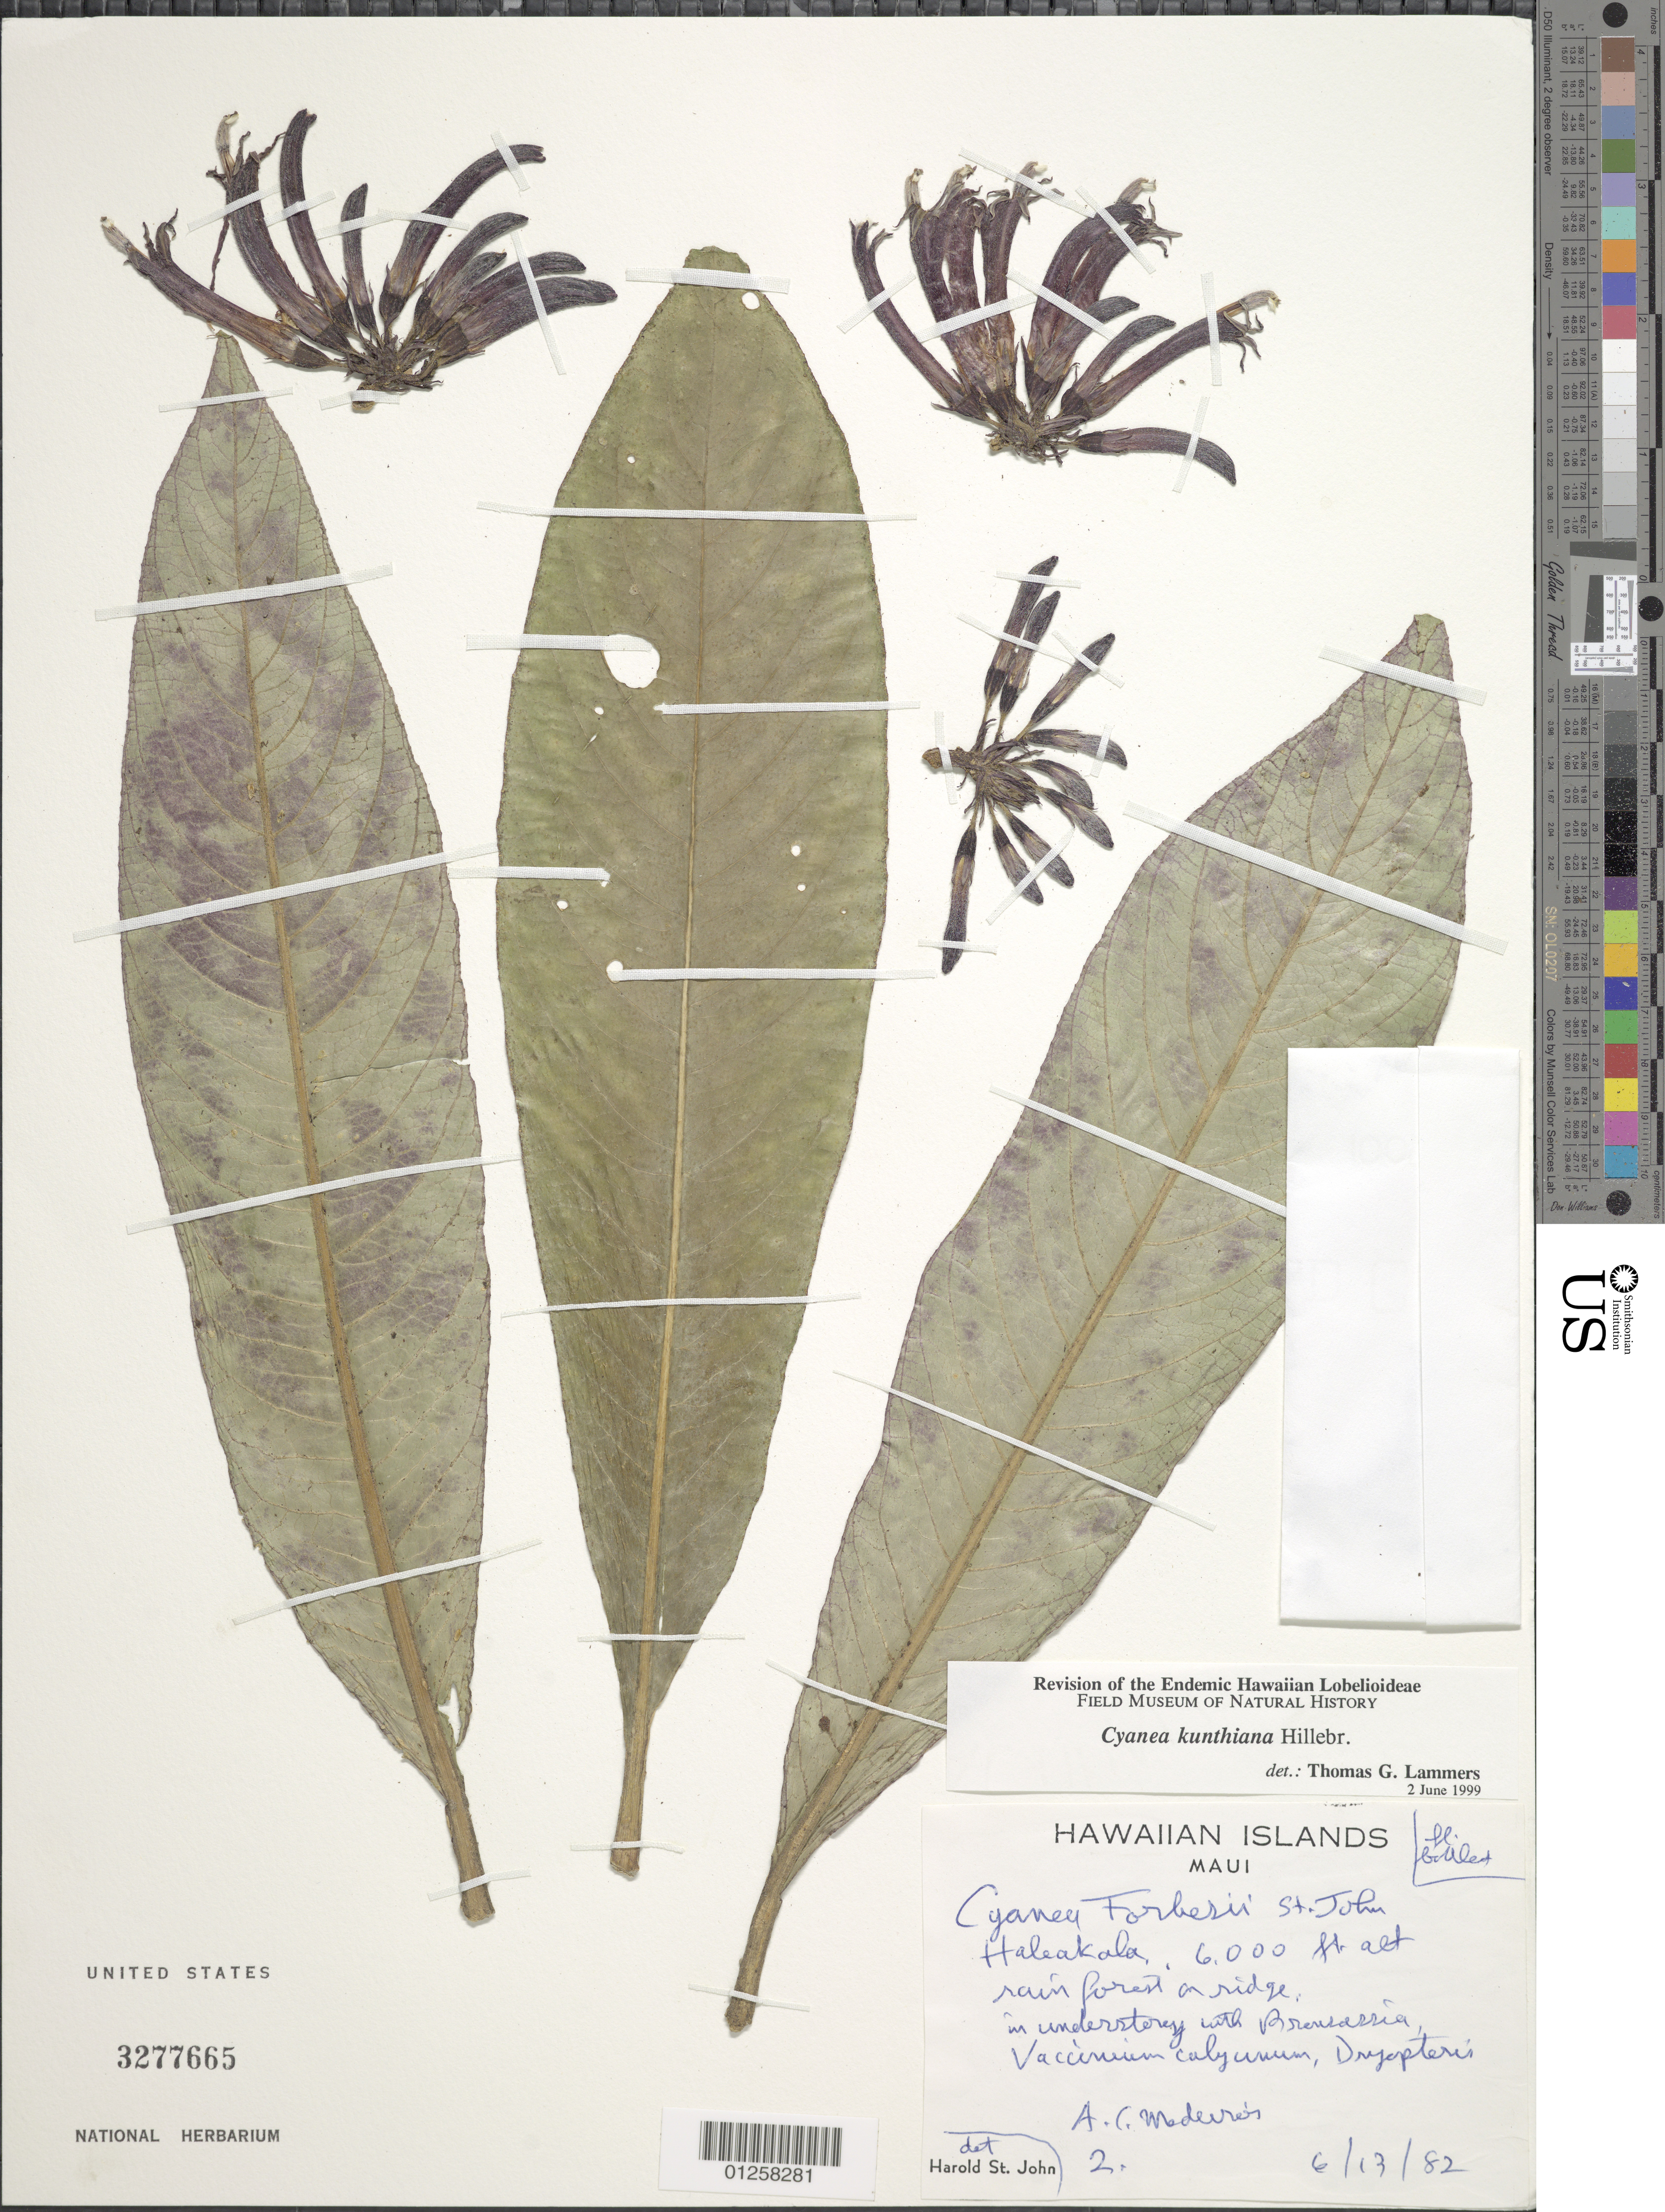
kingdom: Plantae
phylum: Tracheophyta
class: Magnoliopsida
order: Asterales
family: Campanulaceae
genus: Cyanea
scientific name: Cyanea kunthiana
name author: (Gaudich.) Hillebr.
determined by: Lammers, T. G.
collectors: A. Medeiros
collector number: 2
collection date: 1982-06-13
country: United States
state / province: Hawaii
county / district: Maui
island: Maui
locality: Haleakala.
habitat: Rainforest on ridge.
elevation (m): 1829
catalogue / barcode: US 3277665